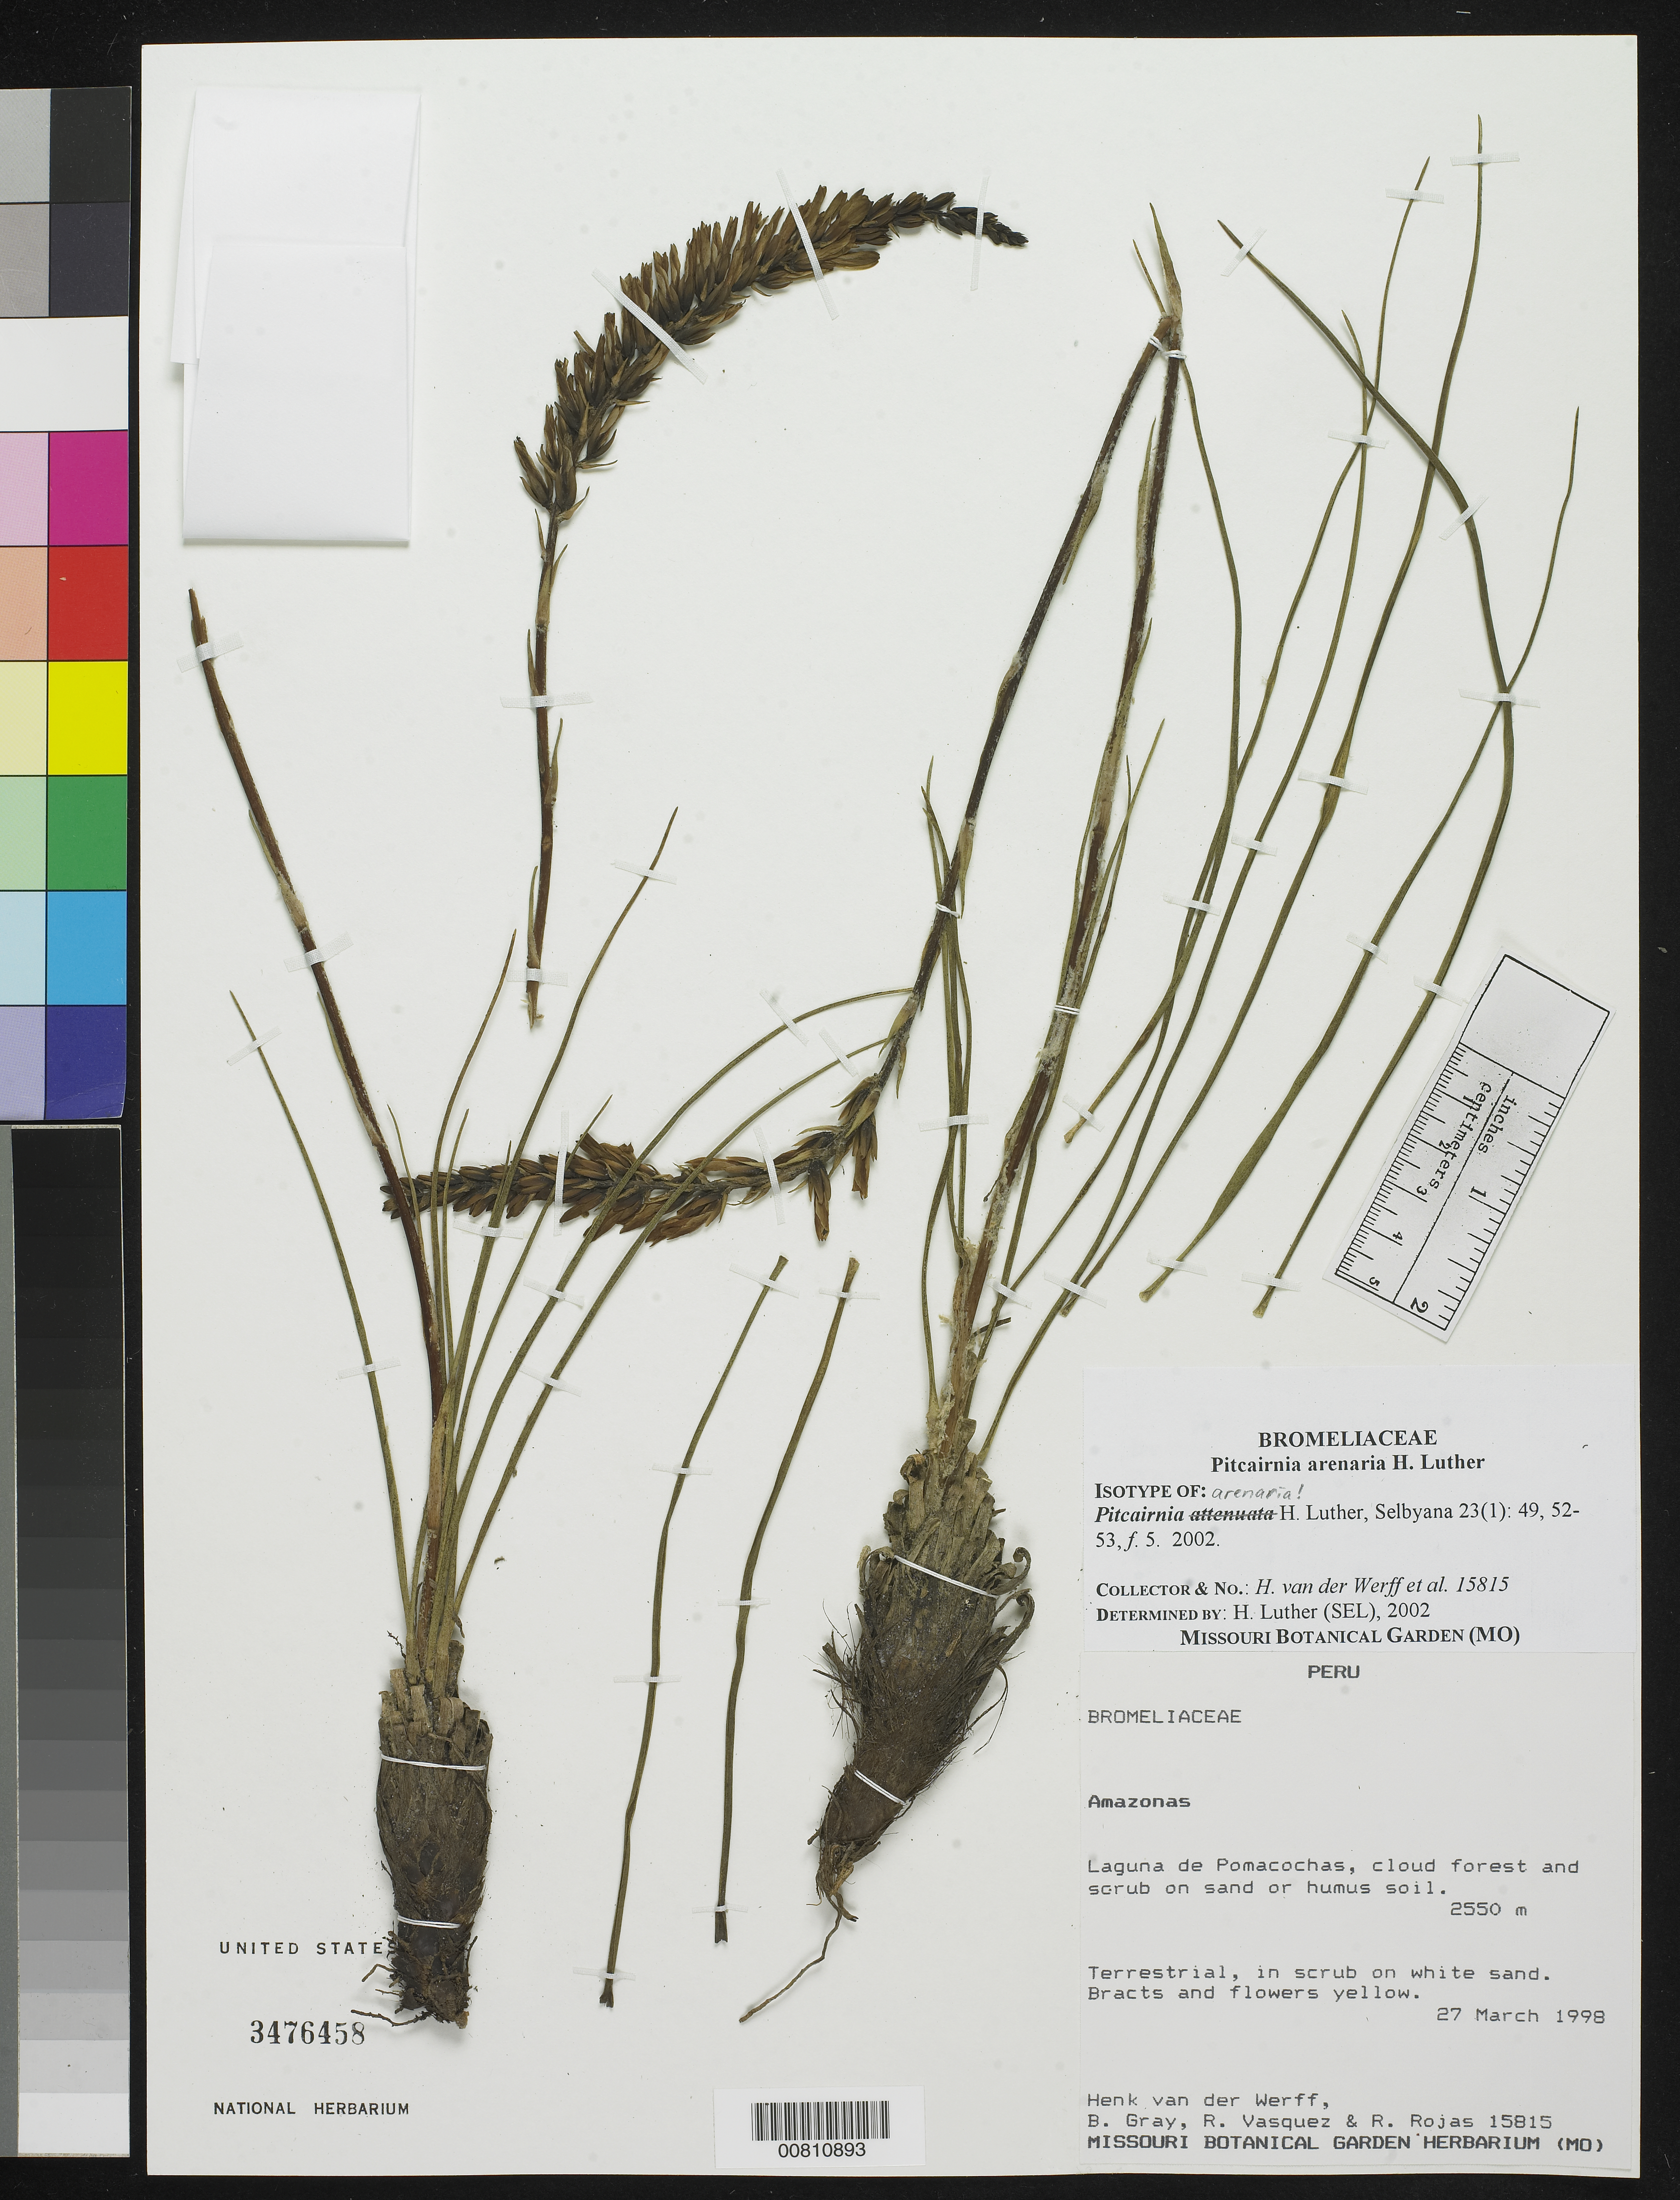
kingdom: Plantae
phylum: Tracheophyta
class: Liliopsida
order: Poales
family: Bromeliaceae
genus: Pitcairnia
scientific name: Pitcairnia arenaria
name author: H. Luther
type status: Isotype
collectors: H. van der Werff, B. Gray, R. Vasquez & R. Rojas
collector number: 15815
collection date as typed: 27 Mar 1998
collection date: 1998-03-27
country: Peru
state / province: Amazonas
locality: Laguna de Pomacochas.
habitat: Cloud forest and scrub on sand or humus soil.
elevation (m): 2550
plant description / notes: Holotype at SEL.; Specimen erroneously annotated as "Pitcairnia attenuata H. Luther".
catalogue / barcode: US 3476458